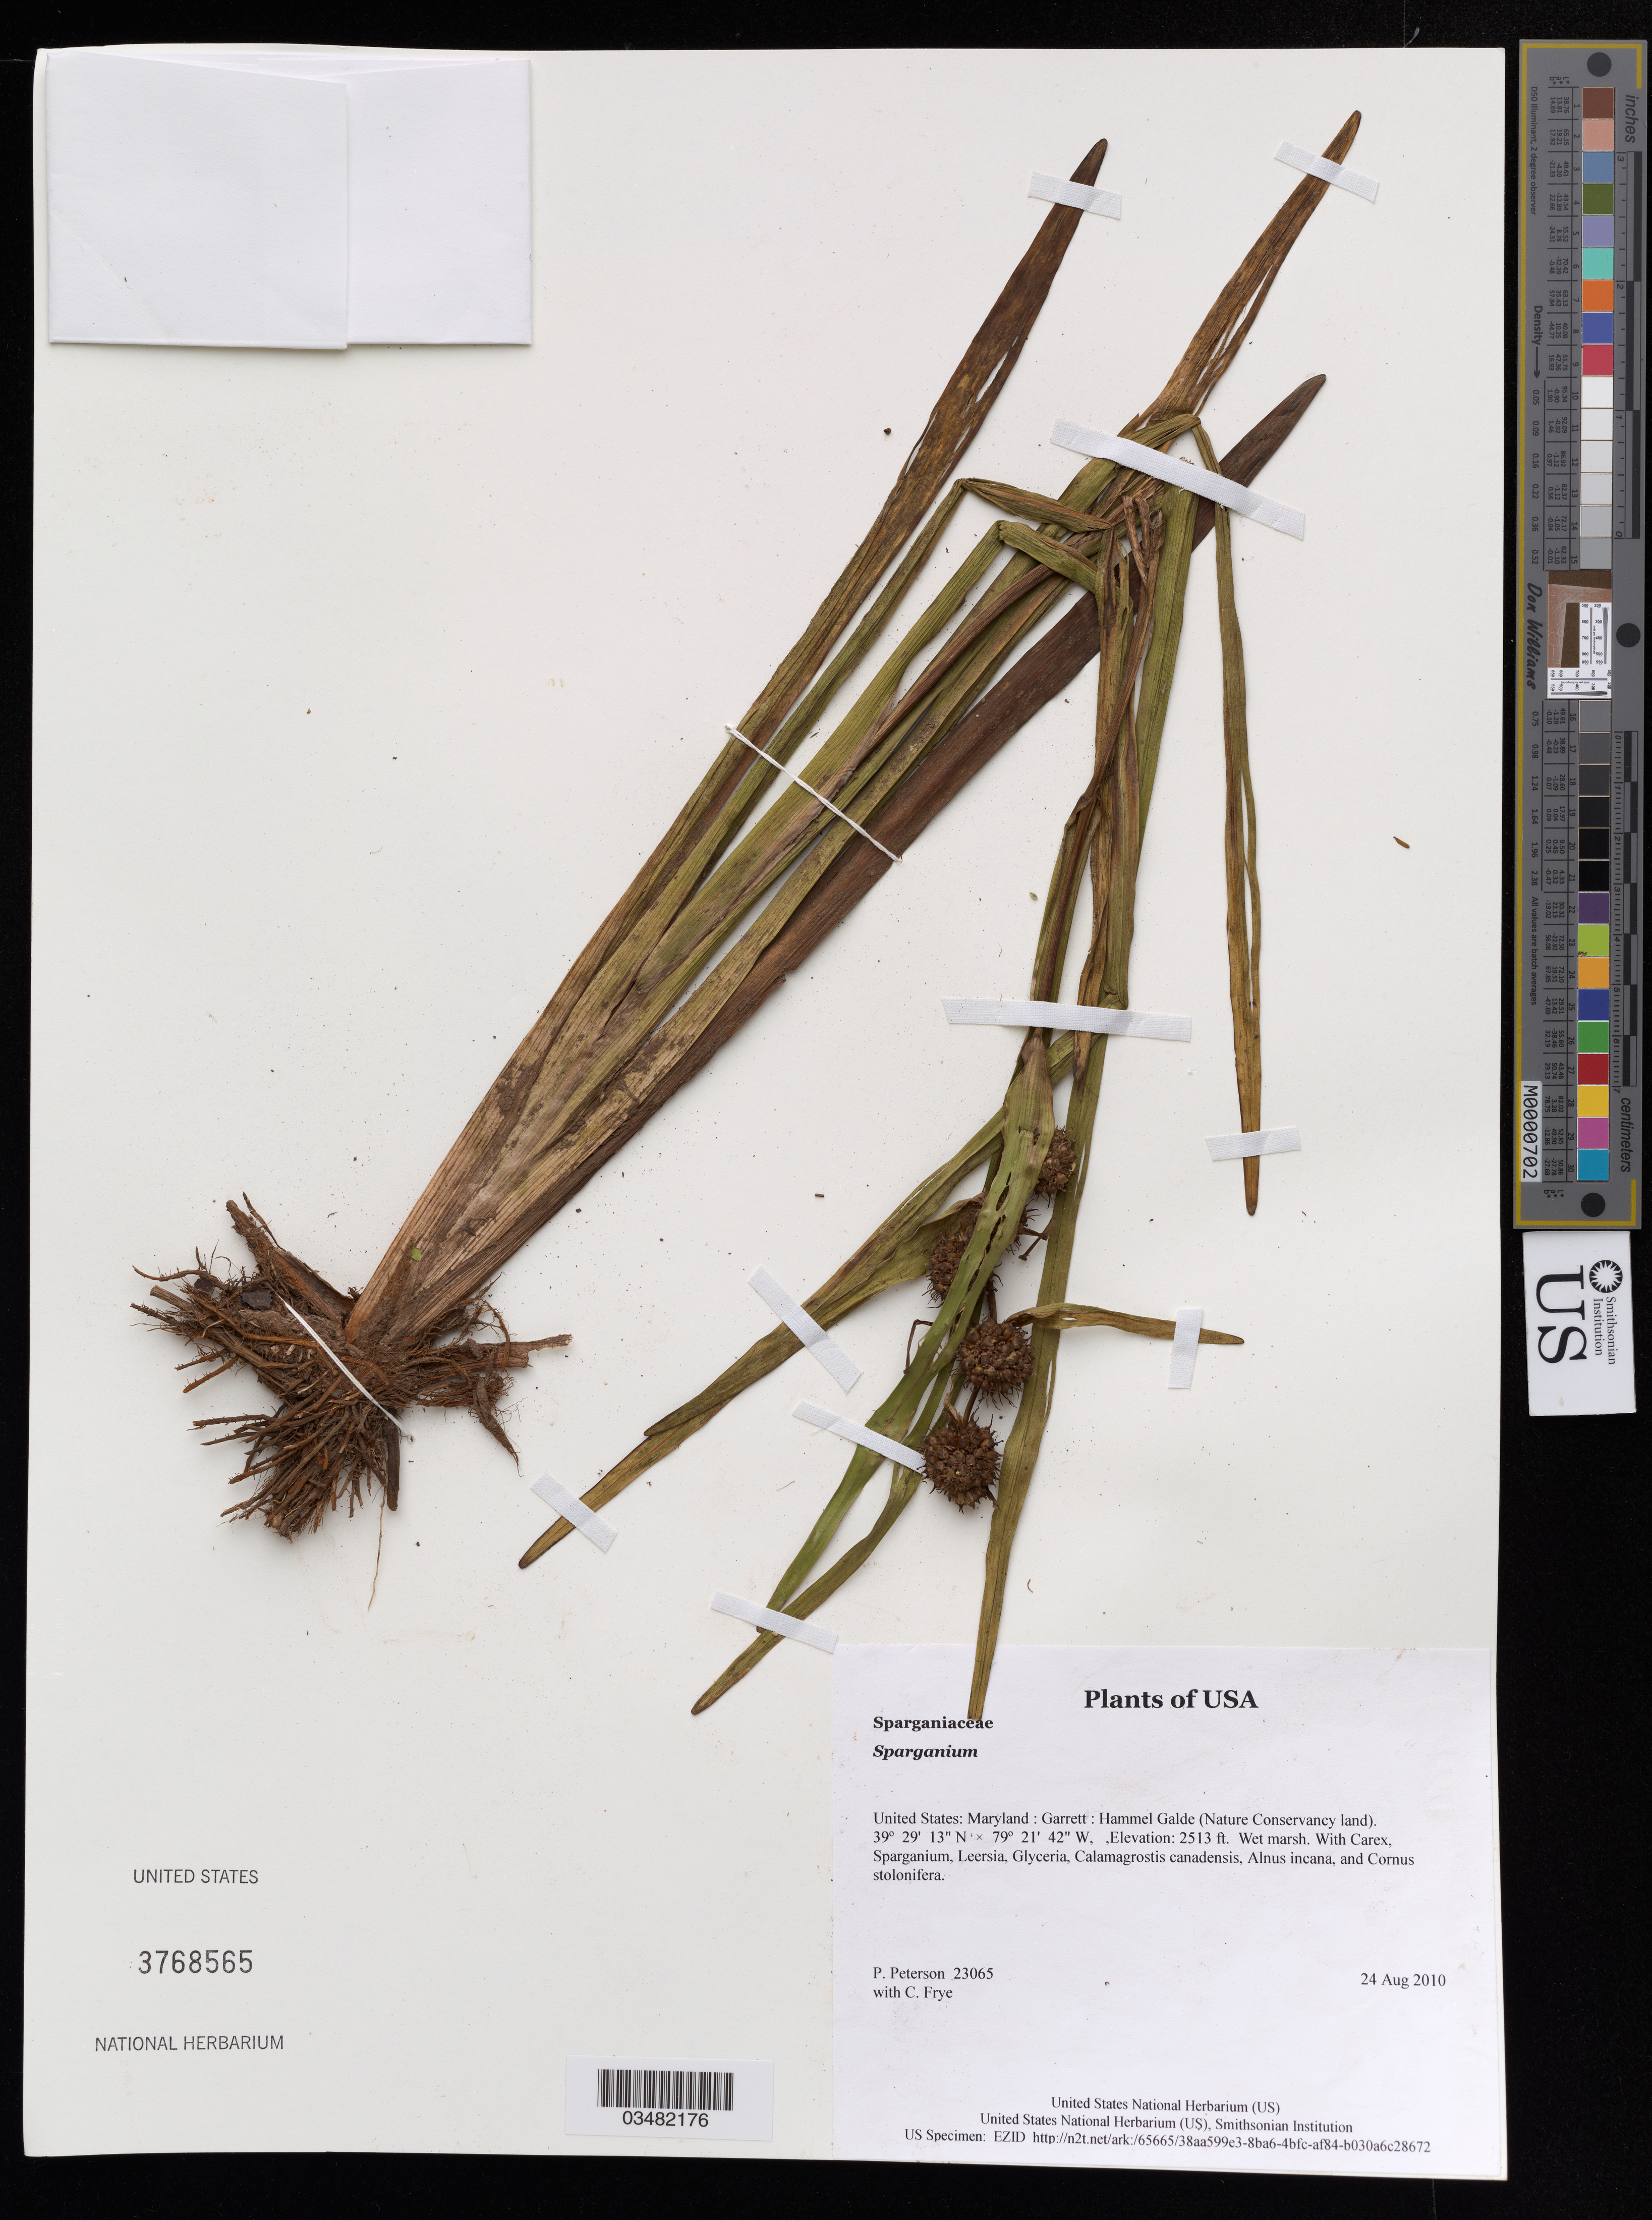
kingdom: Plantae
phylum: Tracheophyta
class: Liliopsida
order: Poales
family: Typhaceae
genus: Sparganium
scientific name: Sparganium sp.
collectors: P. M. Peterson & C. Frye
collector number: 23065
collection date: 2010-08-24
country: United States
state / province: Maryland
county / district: Garrett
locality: Hammel Glade (Nature Conservancy land).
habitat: Wet marsh.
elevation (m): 766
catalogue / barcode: US 3768565